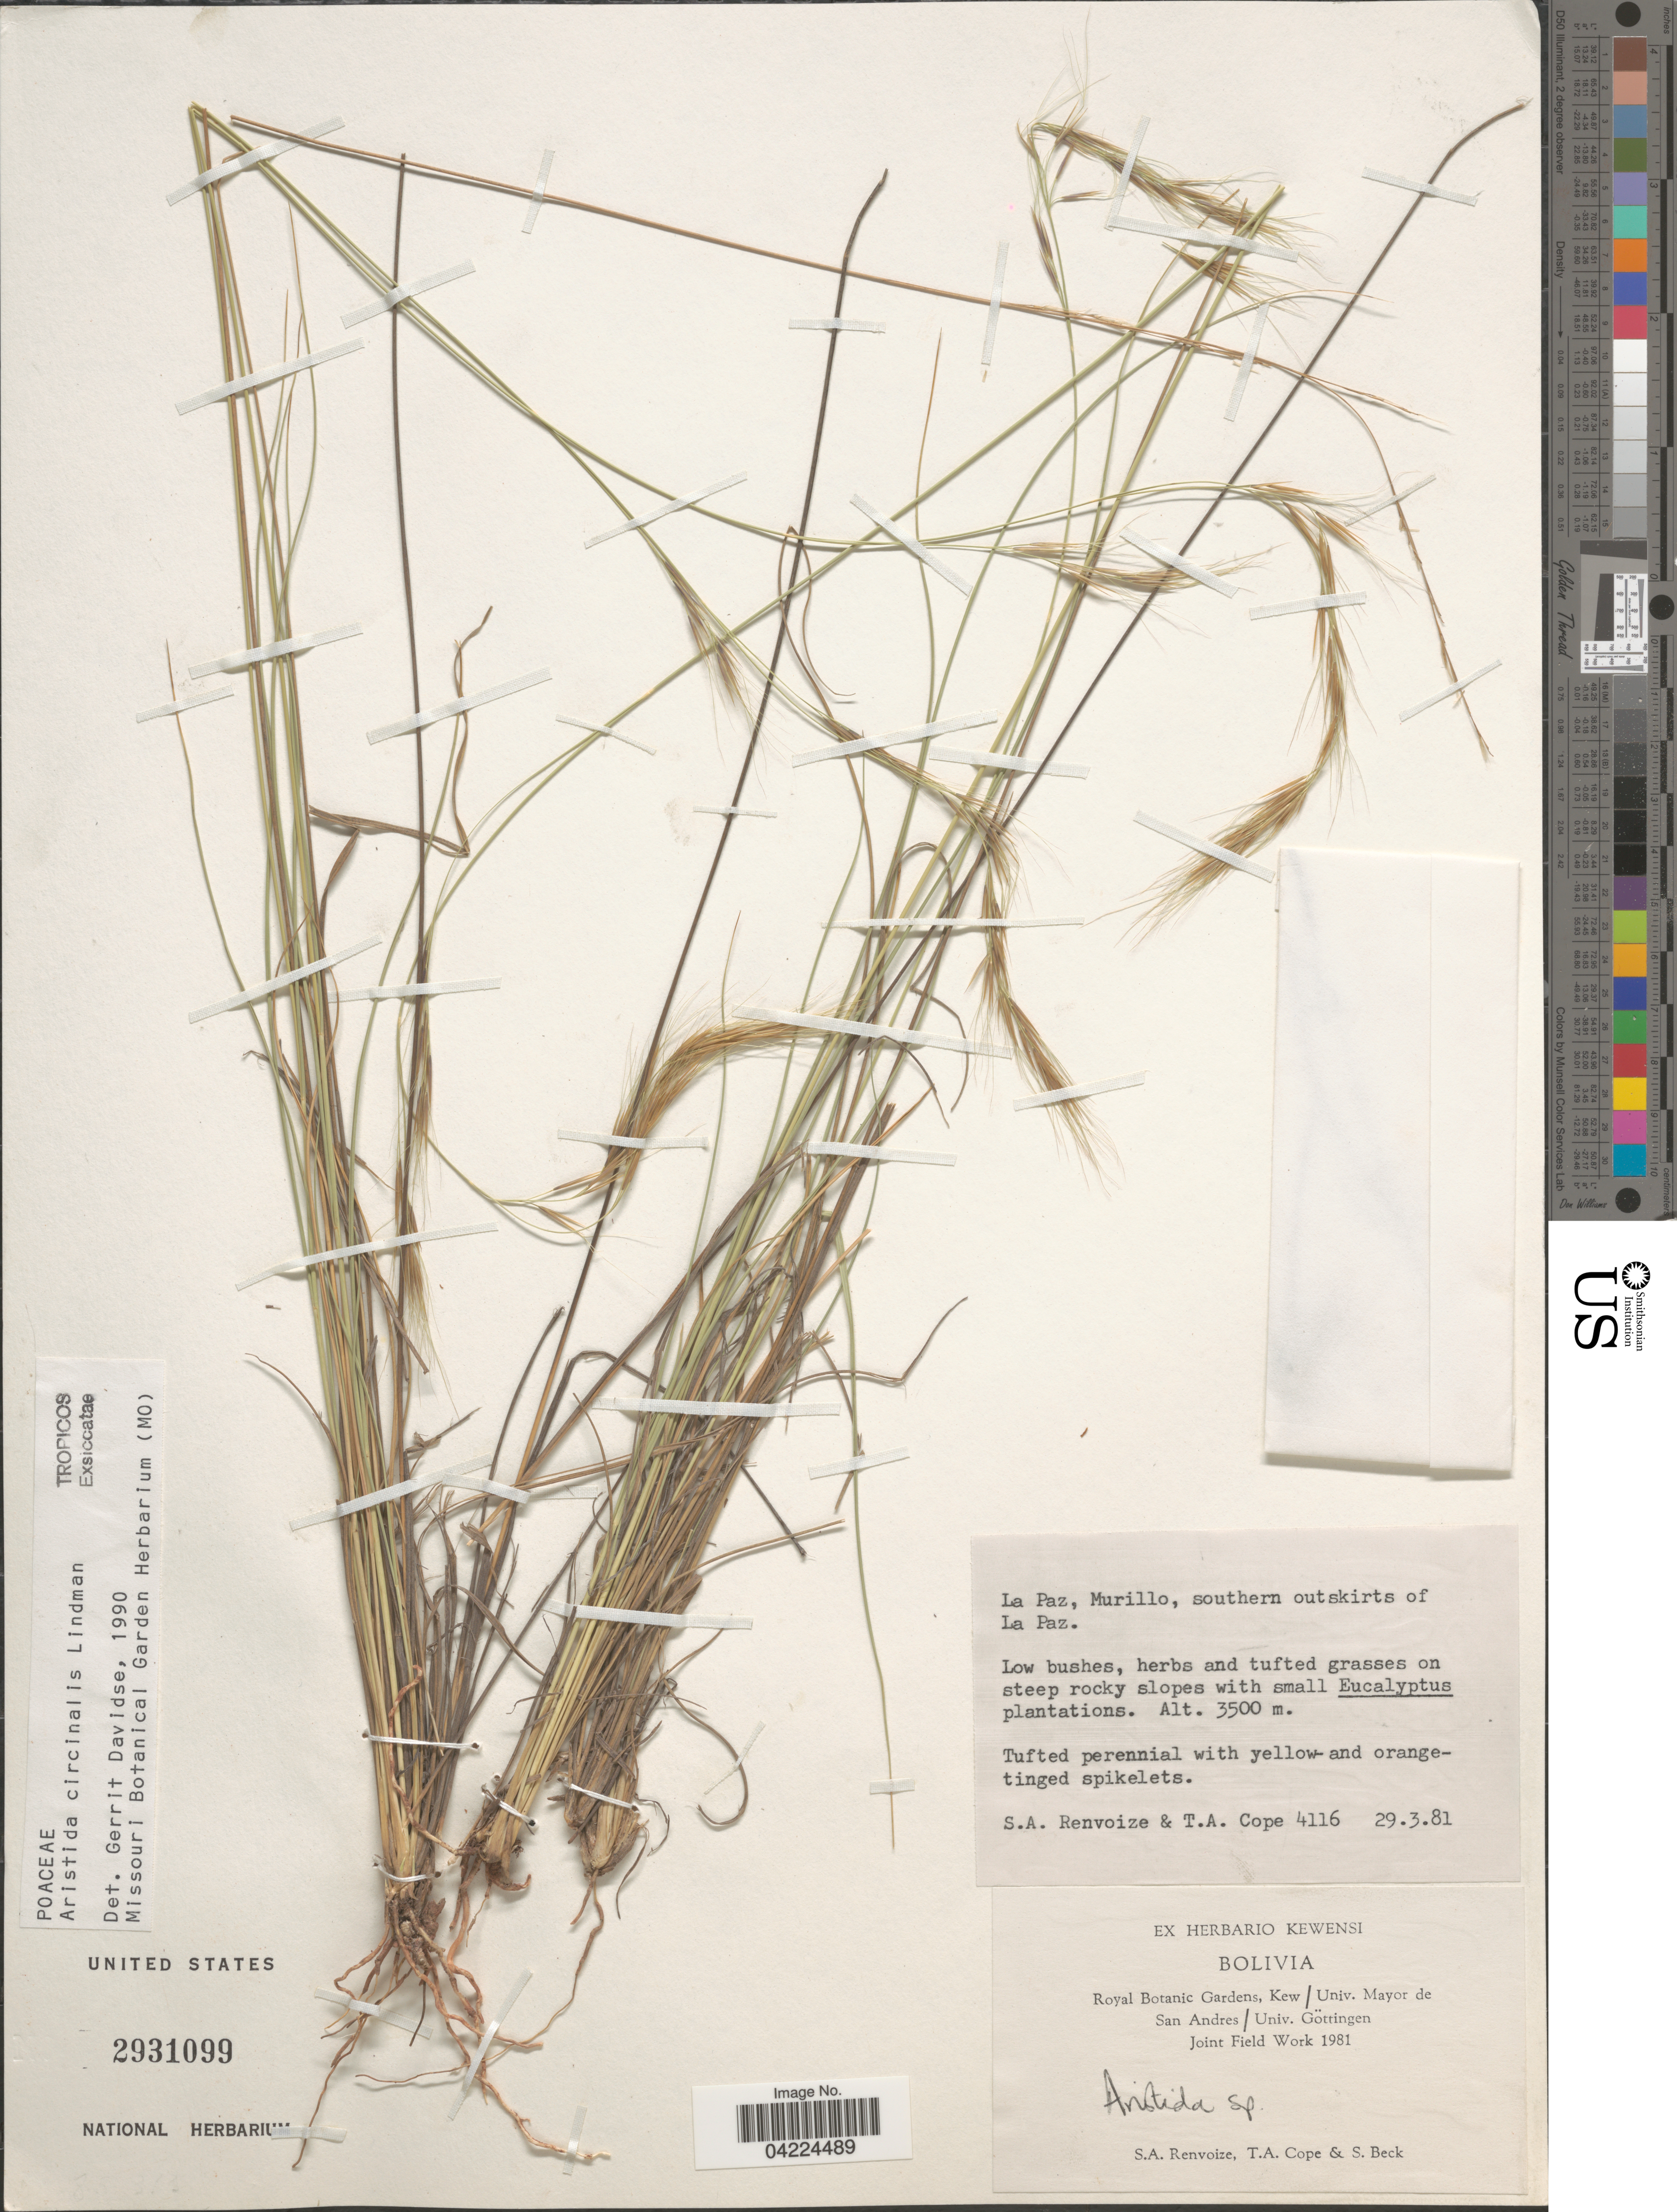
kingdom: Plantae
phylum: Tracheophyta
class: Liliopsida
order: Poales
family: Poaceae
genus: Aristida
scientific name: Aristida circinalis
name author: Lindm.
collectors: S. A. Renvoize & T. A. Cope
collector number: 4116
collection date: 1981-03-29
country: Bolivia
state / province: La Paz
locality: Murillo, southern outskirts of La Paz.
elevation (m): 3500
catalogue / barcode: US 2931099